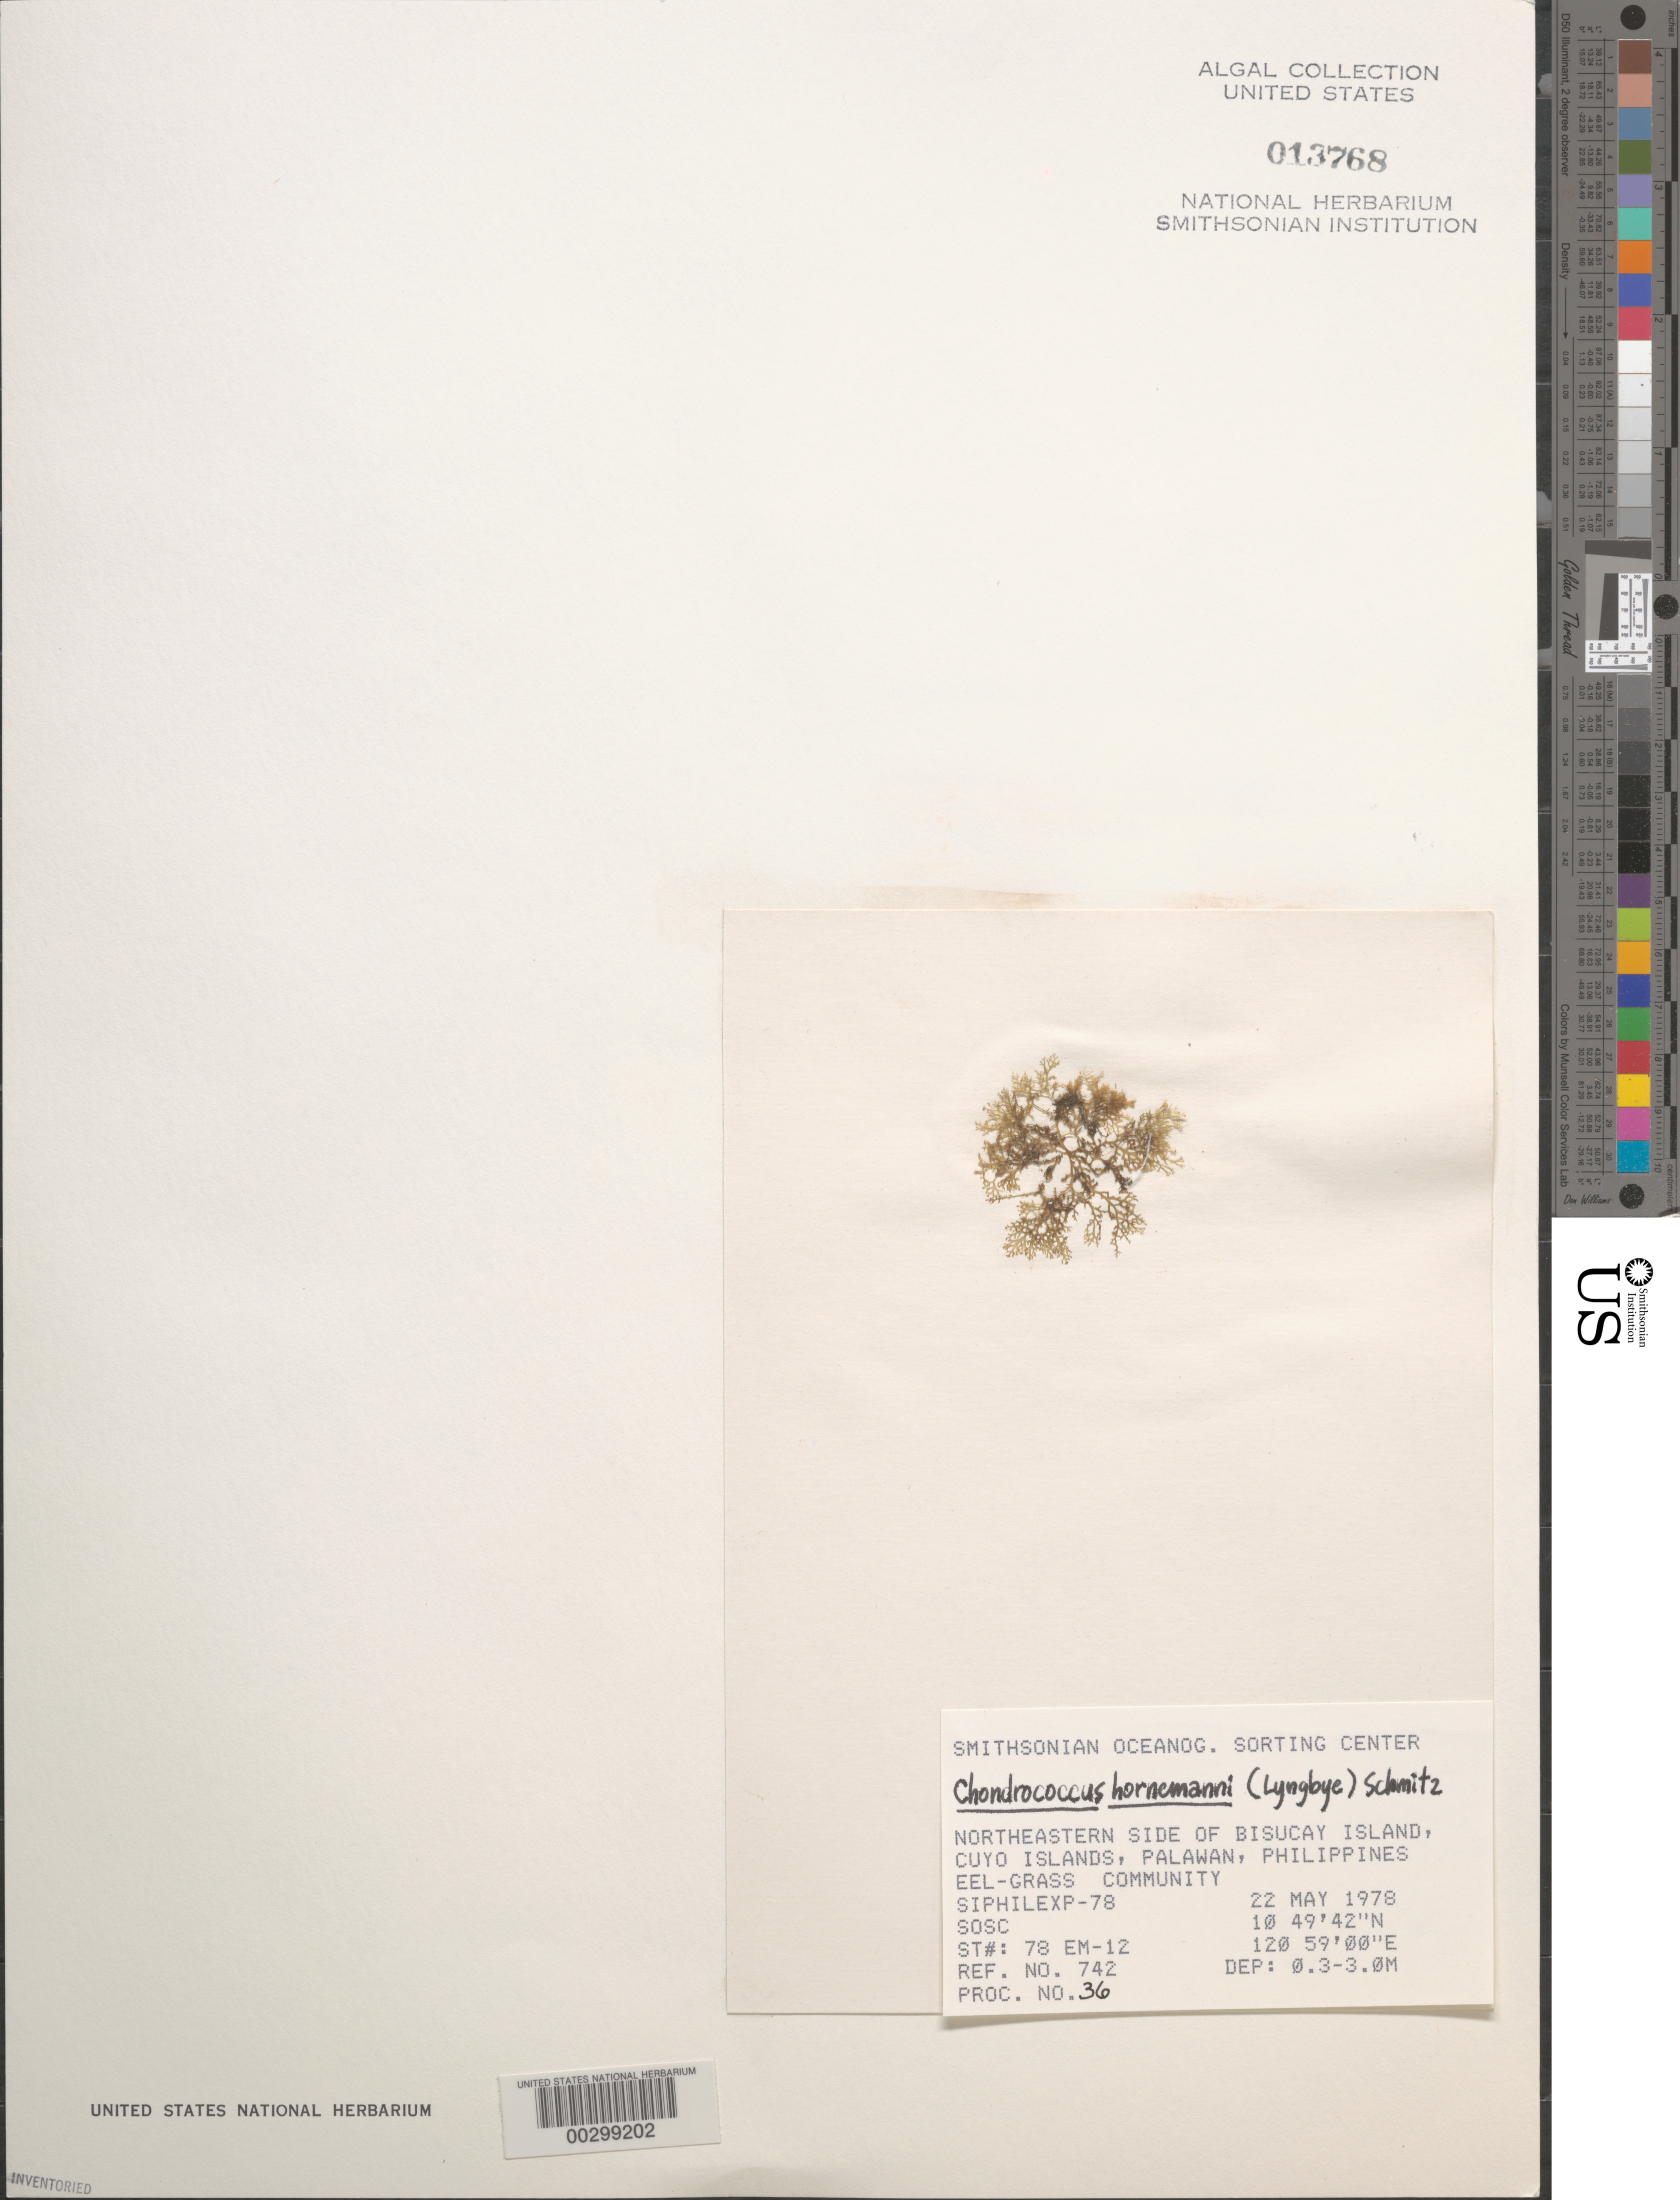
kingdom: Plantae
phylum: Rhodophyta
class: Florideophyceae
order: Gigartinales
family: Rhizophyllidaceae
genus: Portieria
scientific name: Portieria hornemannii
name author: (Lyngbye) P.C. Silva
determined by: Algae name updating Project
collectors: SOSC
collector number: Station 78 Em-12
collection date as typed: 22 May 1978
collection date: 1978-05-22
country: Philippines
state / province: Mimaropa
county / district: Palawan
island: Bisucay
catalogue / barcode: US 13768